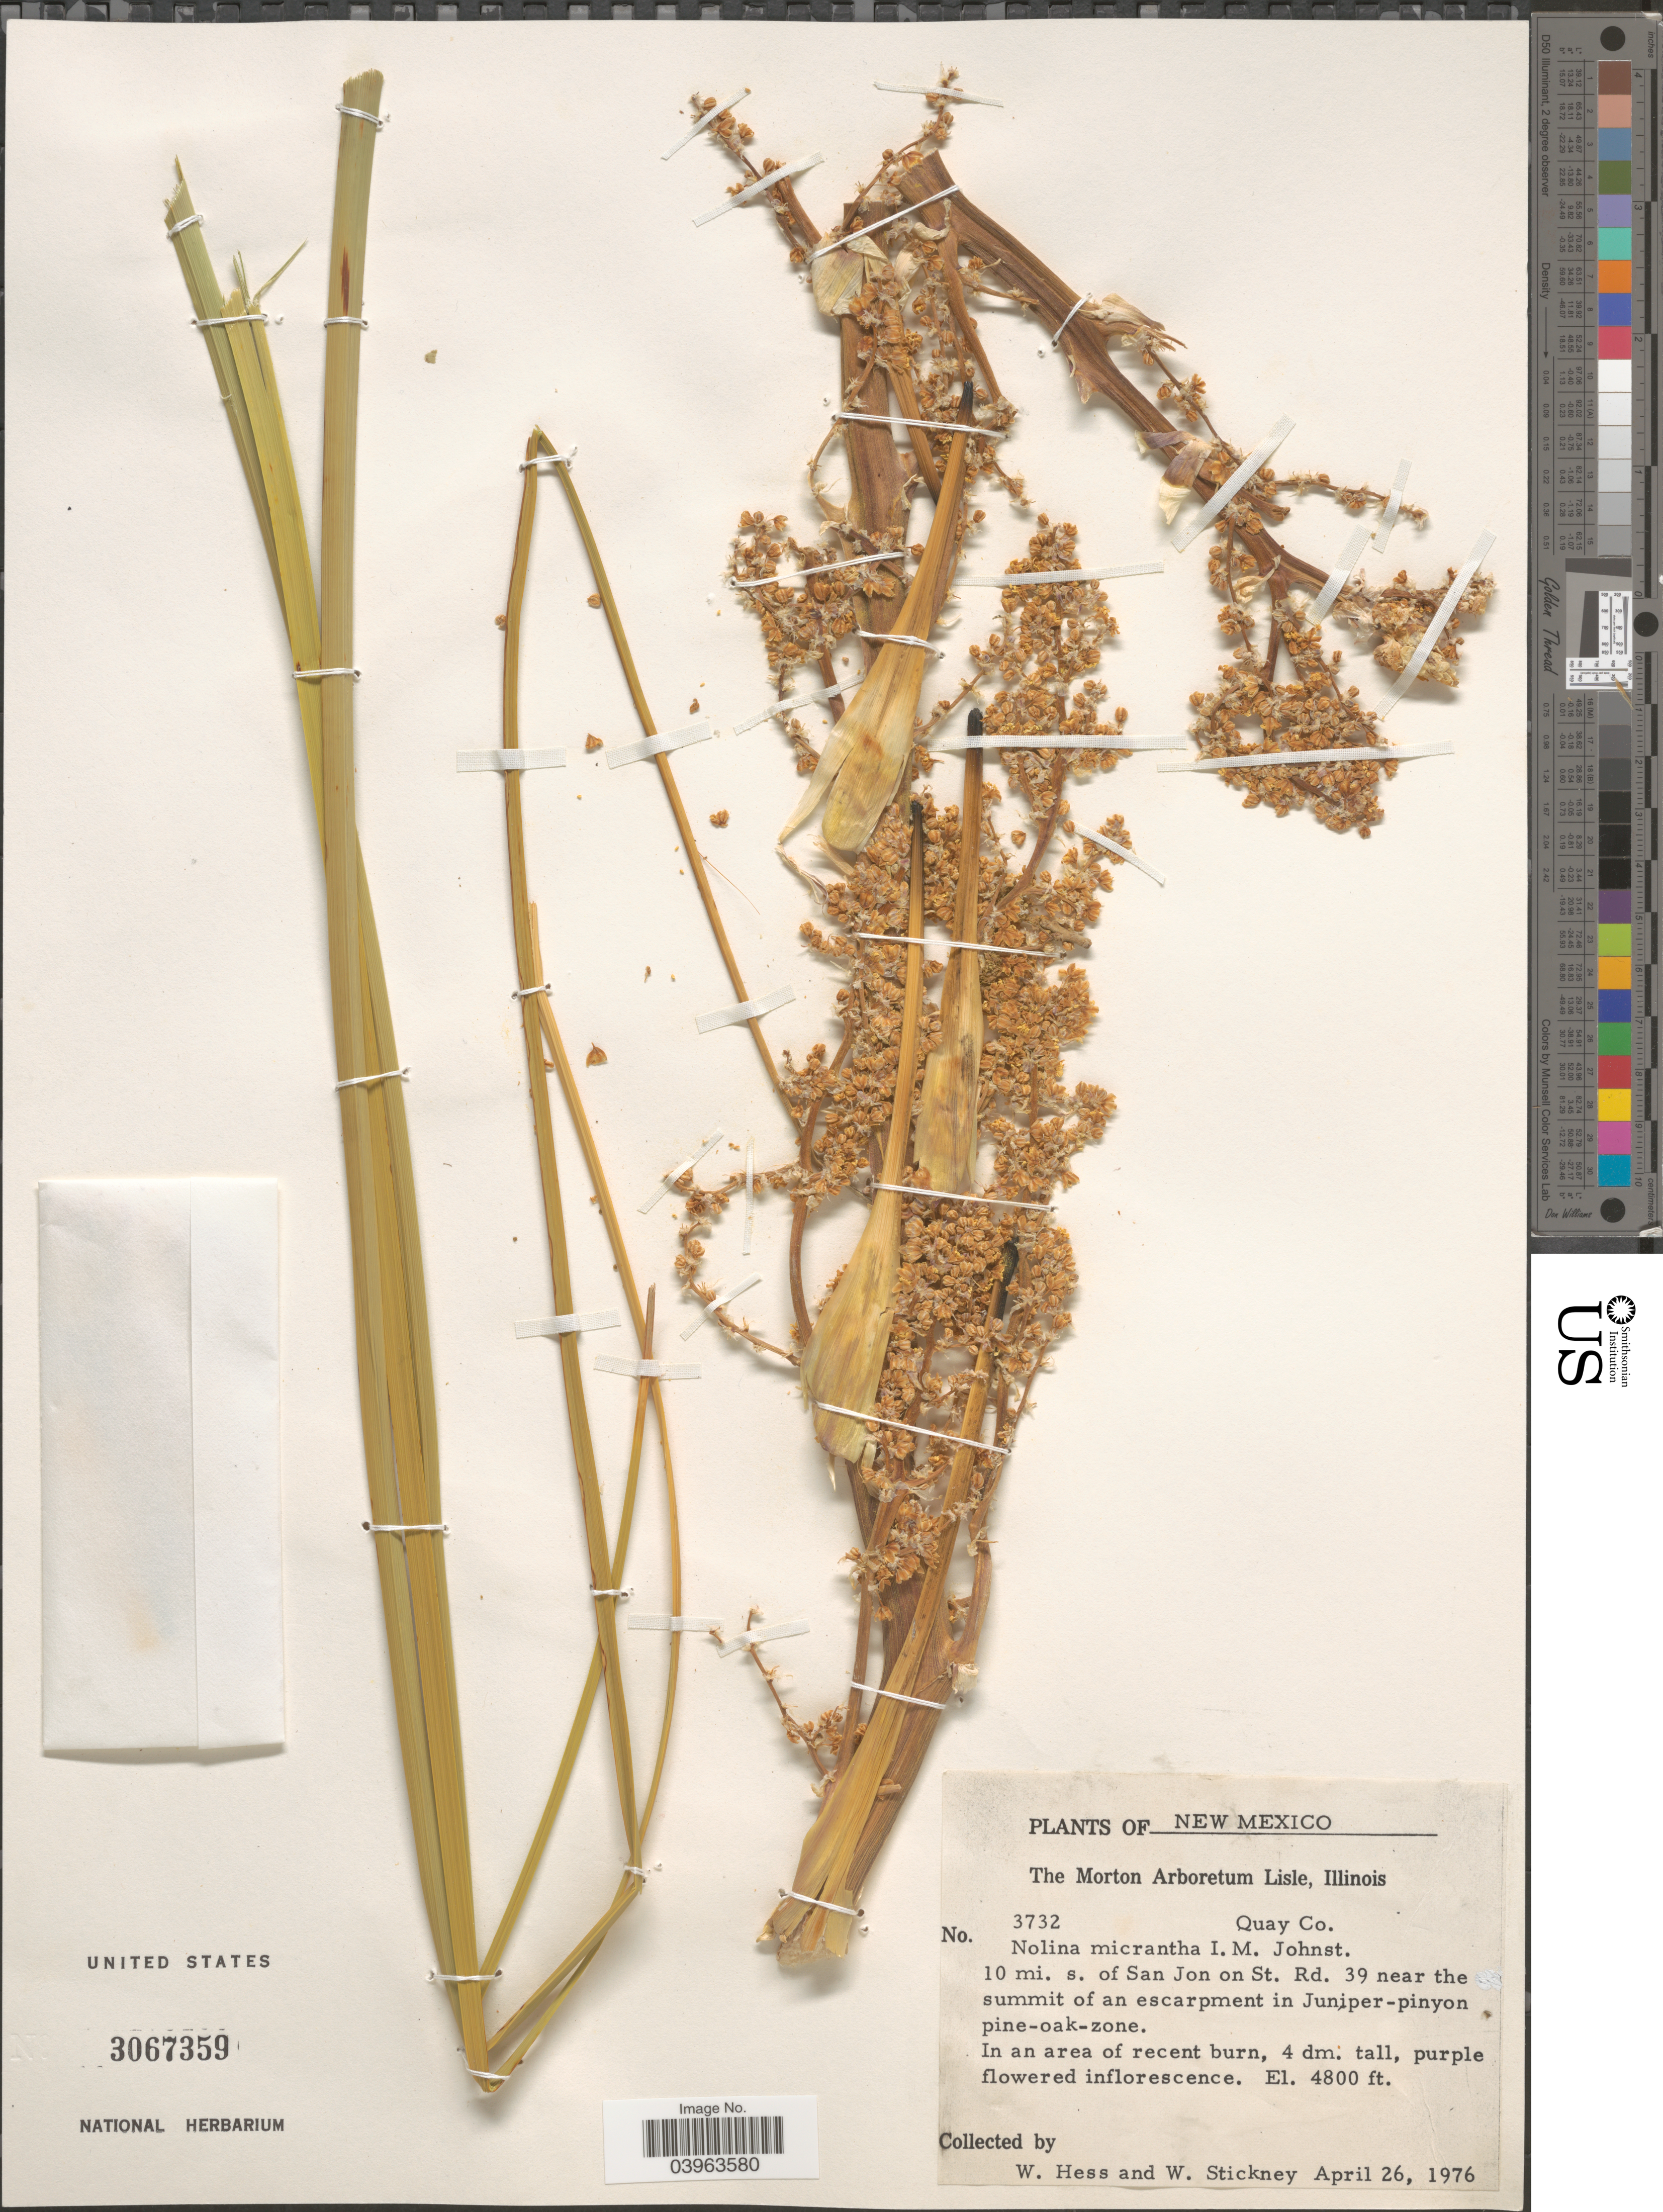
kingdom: Plantae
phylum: Tracheophyta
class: Liliopsida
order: Asparagales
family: Asparagaceae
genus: Nolina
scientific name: Nolina micrantha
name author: I.M. Johnst.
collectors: W. Hess & W. Stickney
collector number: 3732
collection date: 1976-04-26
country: United States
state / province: New Mexico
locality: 10 mi. s. of San Jon on St. Rd. 39 near the summit of an escarpment in Juniper-pinyon pine-oak-zone.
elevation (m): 1463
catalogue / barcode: US 3067359